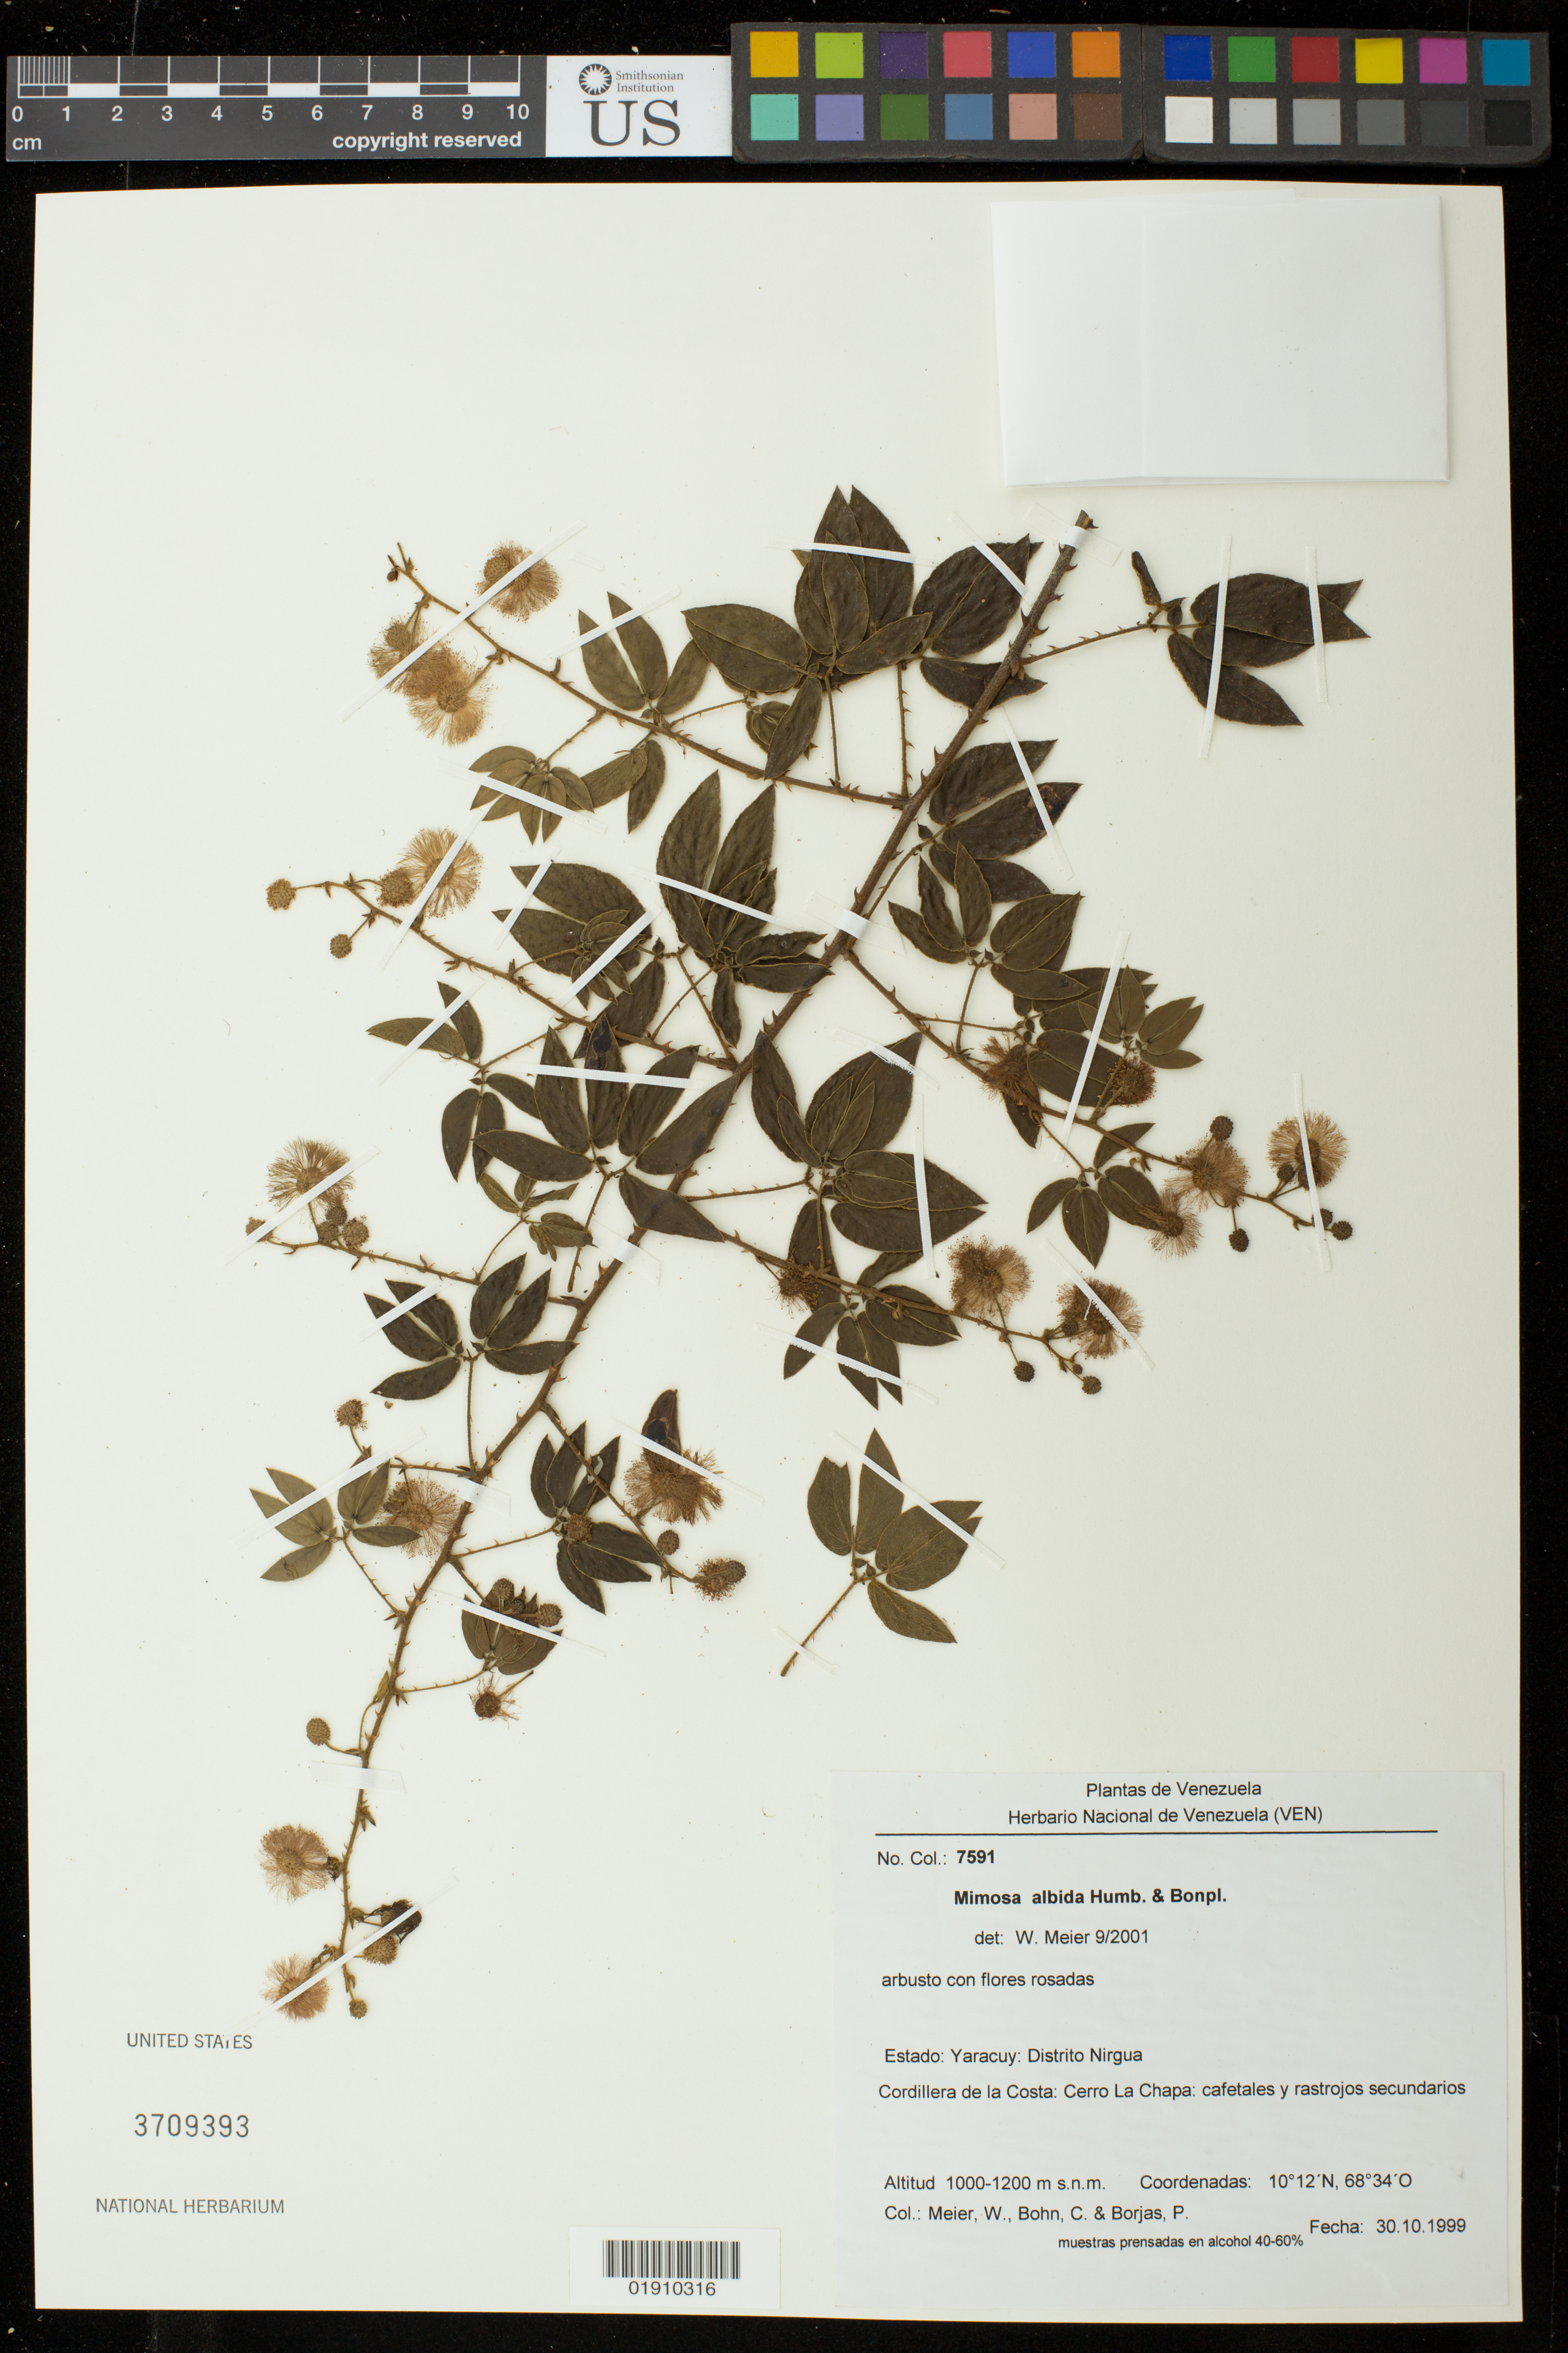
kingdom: Plantae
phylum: Tracheophyta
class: Magnoliopsida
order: Fabales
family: Fabaceae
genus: Mimosa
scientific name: Mimosa albida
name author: Humb. & Bonpl. ex Willd.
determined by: Meier, Winfried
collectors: W. Meier, C. Bohn & P. Borjas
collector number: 7591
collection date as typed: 30.10.1999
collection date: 1999-10-30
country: Venezuela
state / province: Yaracuy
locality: Estado: Yaracuy: Distrito Nirgua, Cordillera de la Costa: Cerro La Chapa: cafetales y rastrojos secundarios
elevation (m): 1000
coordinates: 10 12 N, 68 34 O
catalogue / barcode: US 3709393